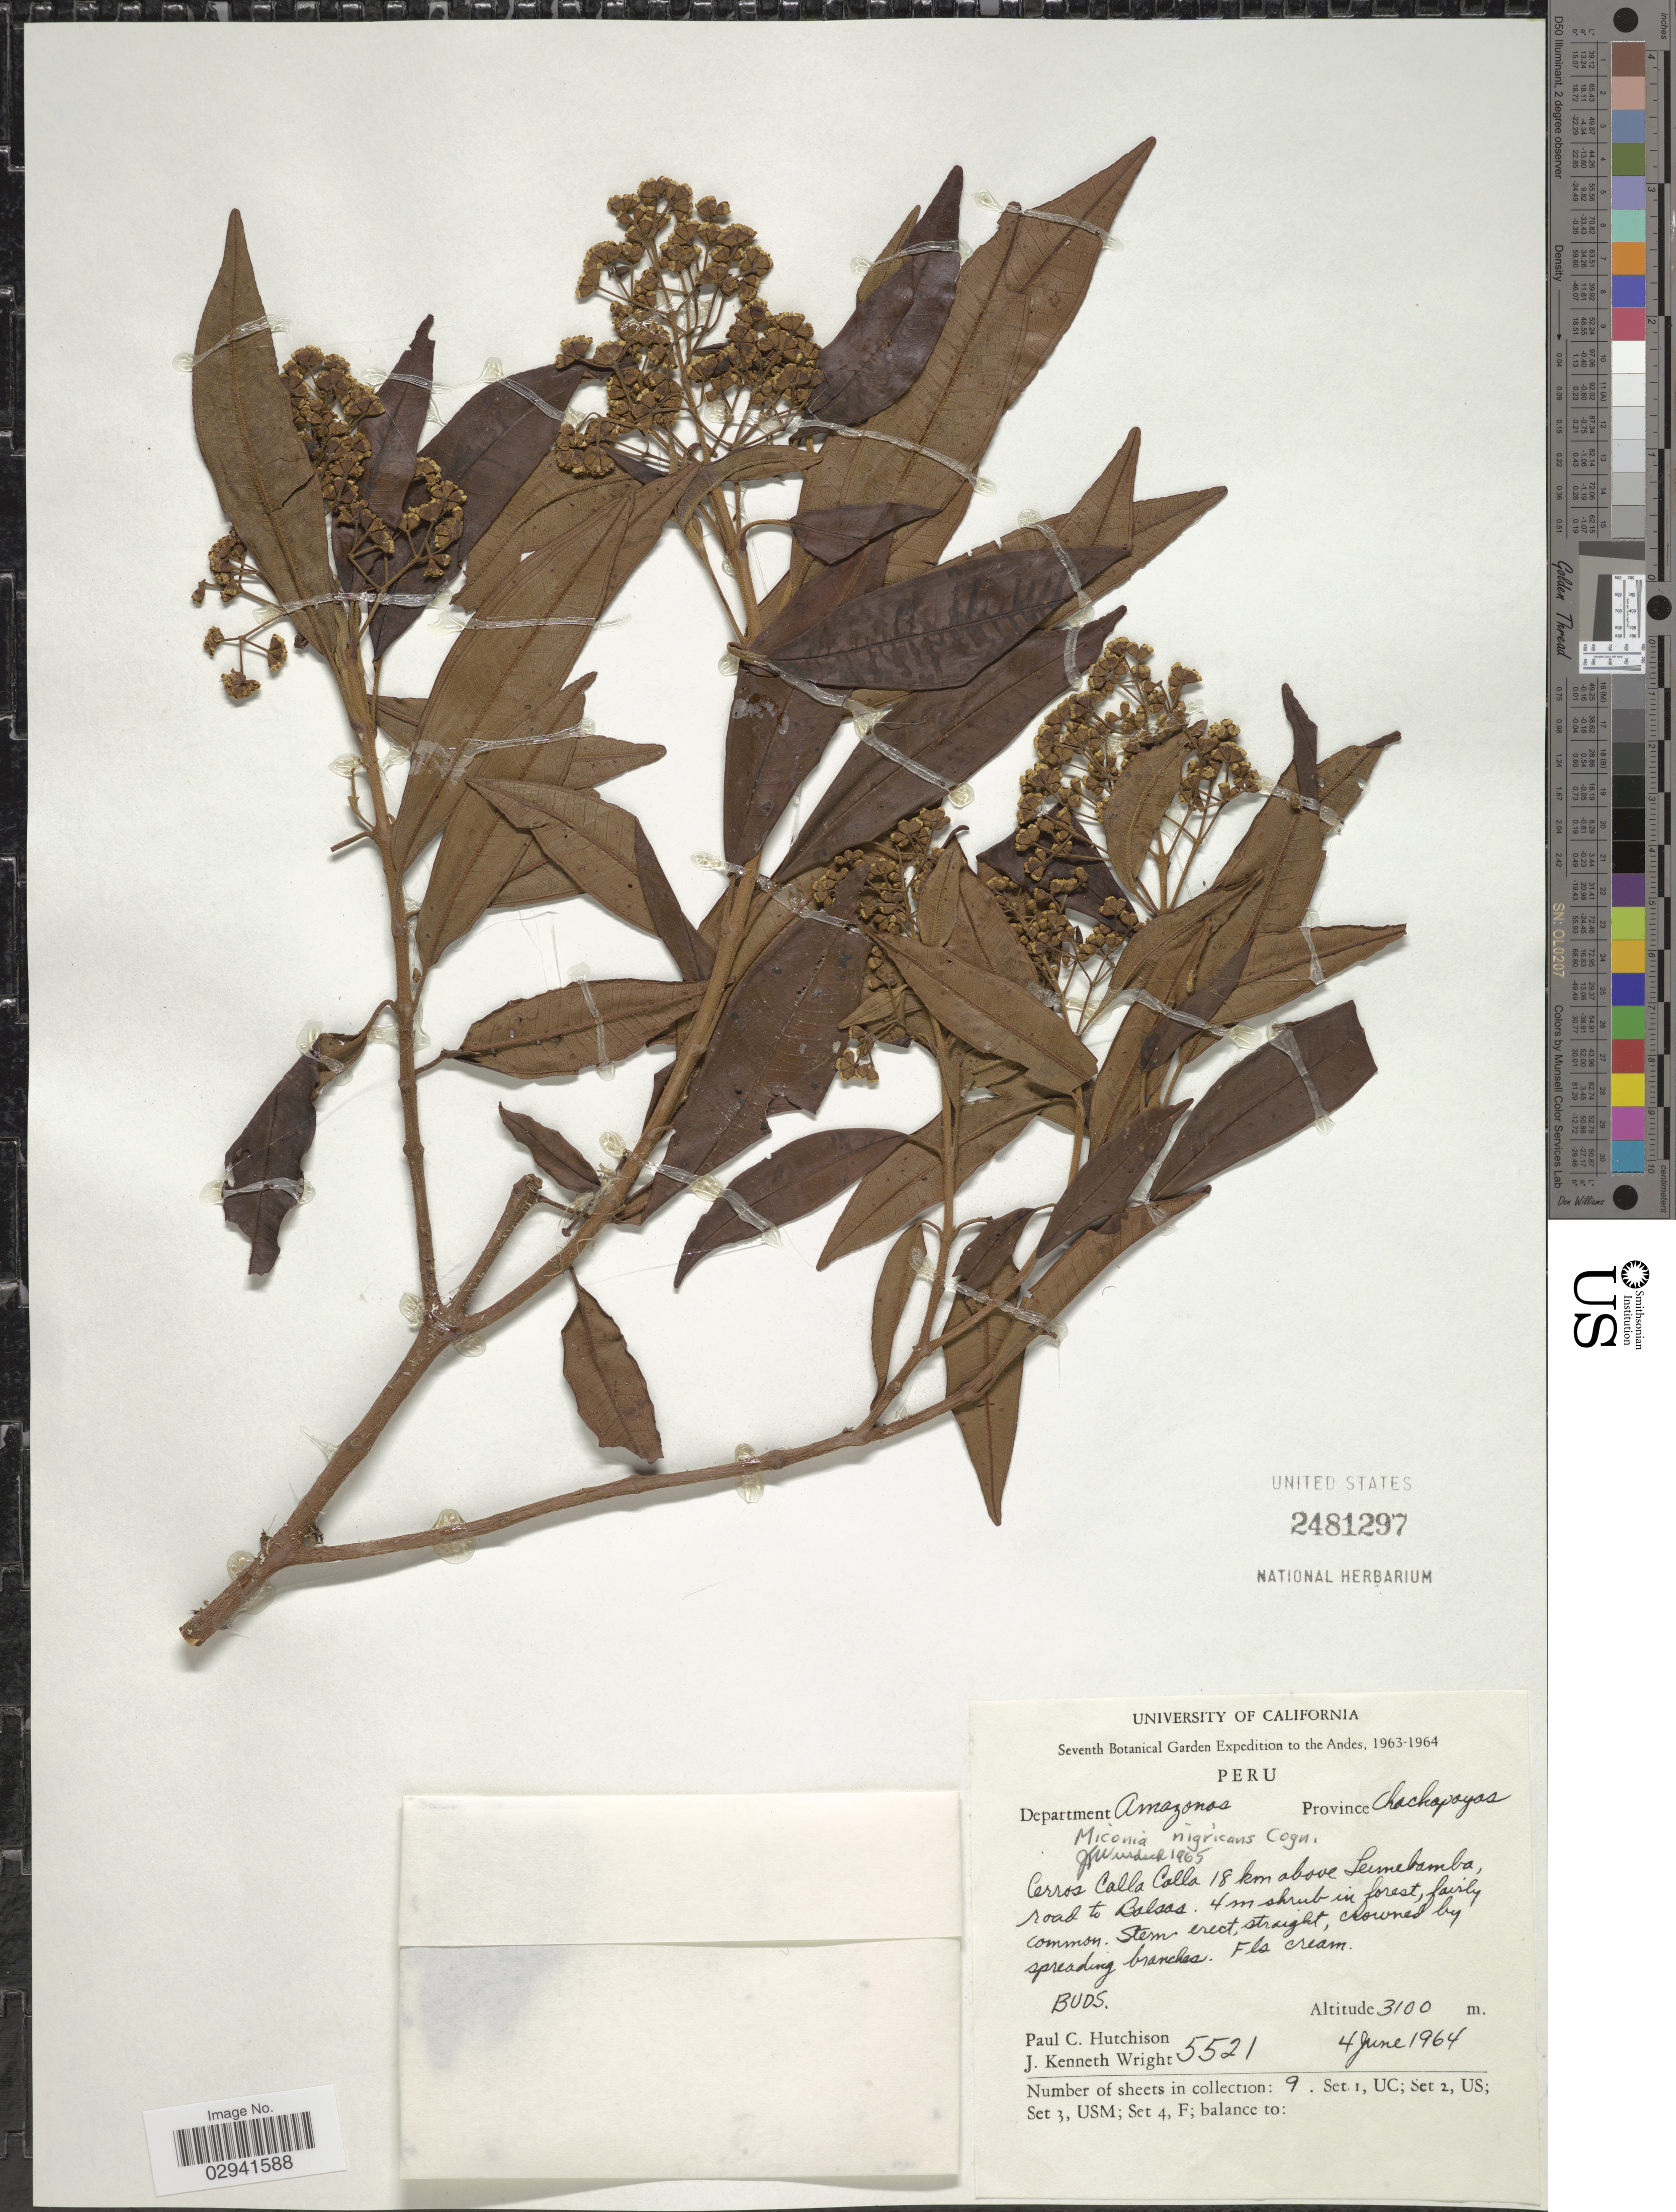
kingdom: Plantae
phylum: Tracheophyta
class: Magnoliopsida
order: Myrtales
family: Melastomataceae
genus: Miconia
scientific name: Miconia nigricans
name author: Cogn.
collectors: P. C. Hutchison & J. K. Wright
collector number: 5521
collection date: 1964-06-04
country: Peru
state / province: Amazonas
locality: The Andes. Department Amazonas. Province Chachapoyas. Cerros Calla Calla 18 km above Leimebamba, road to Balsas.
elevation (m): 3100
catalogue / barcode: US 2481297